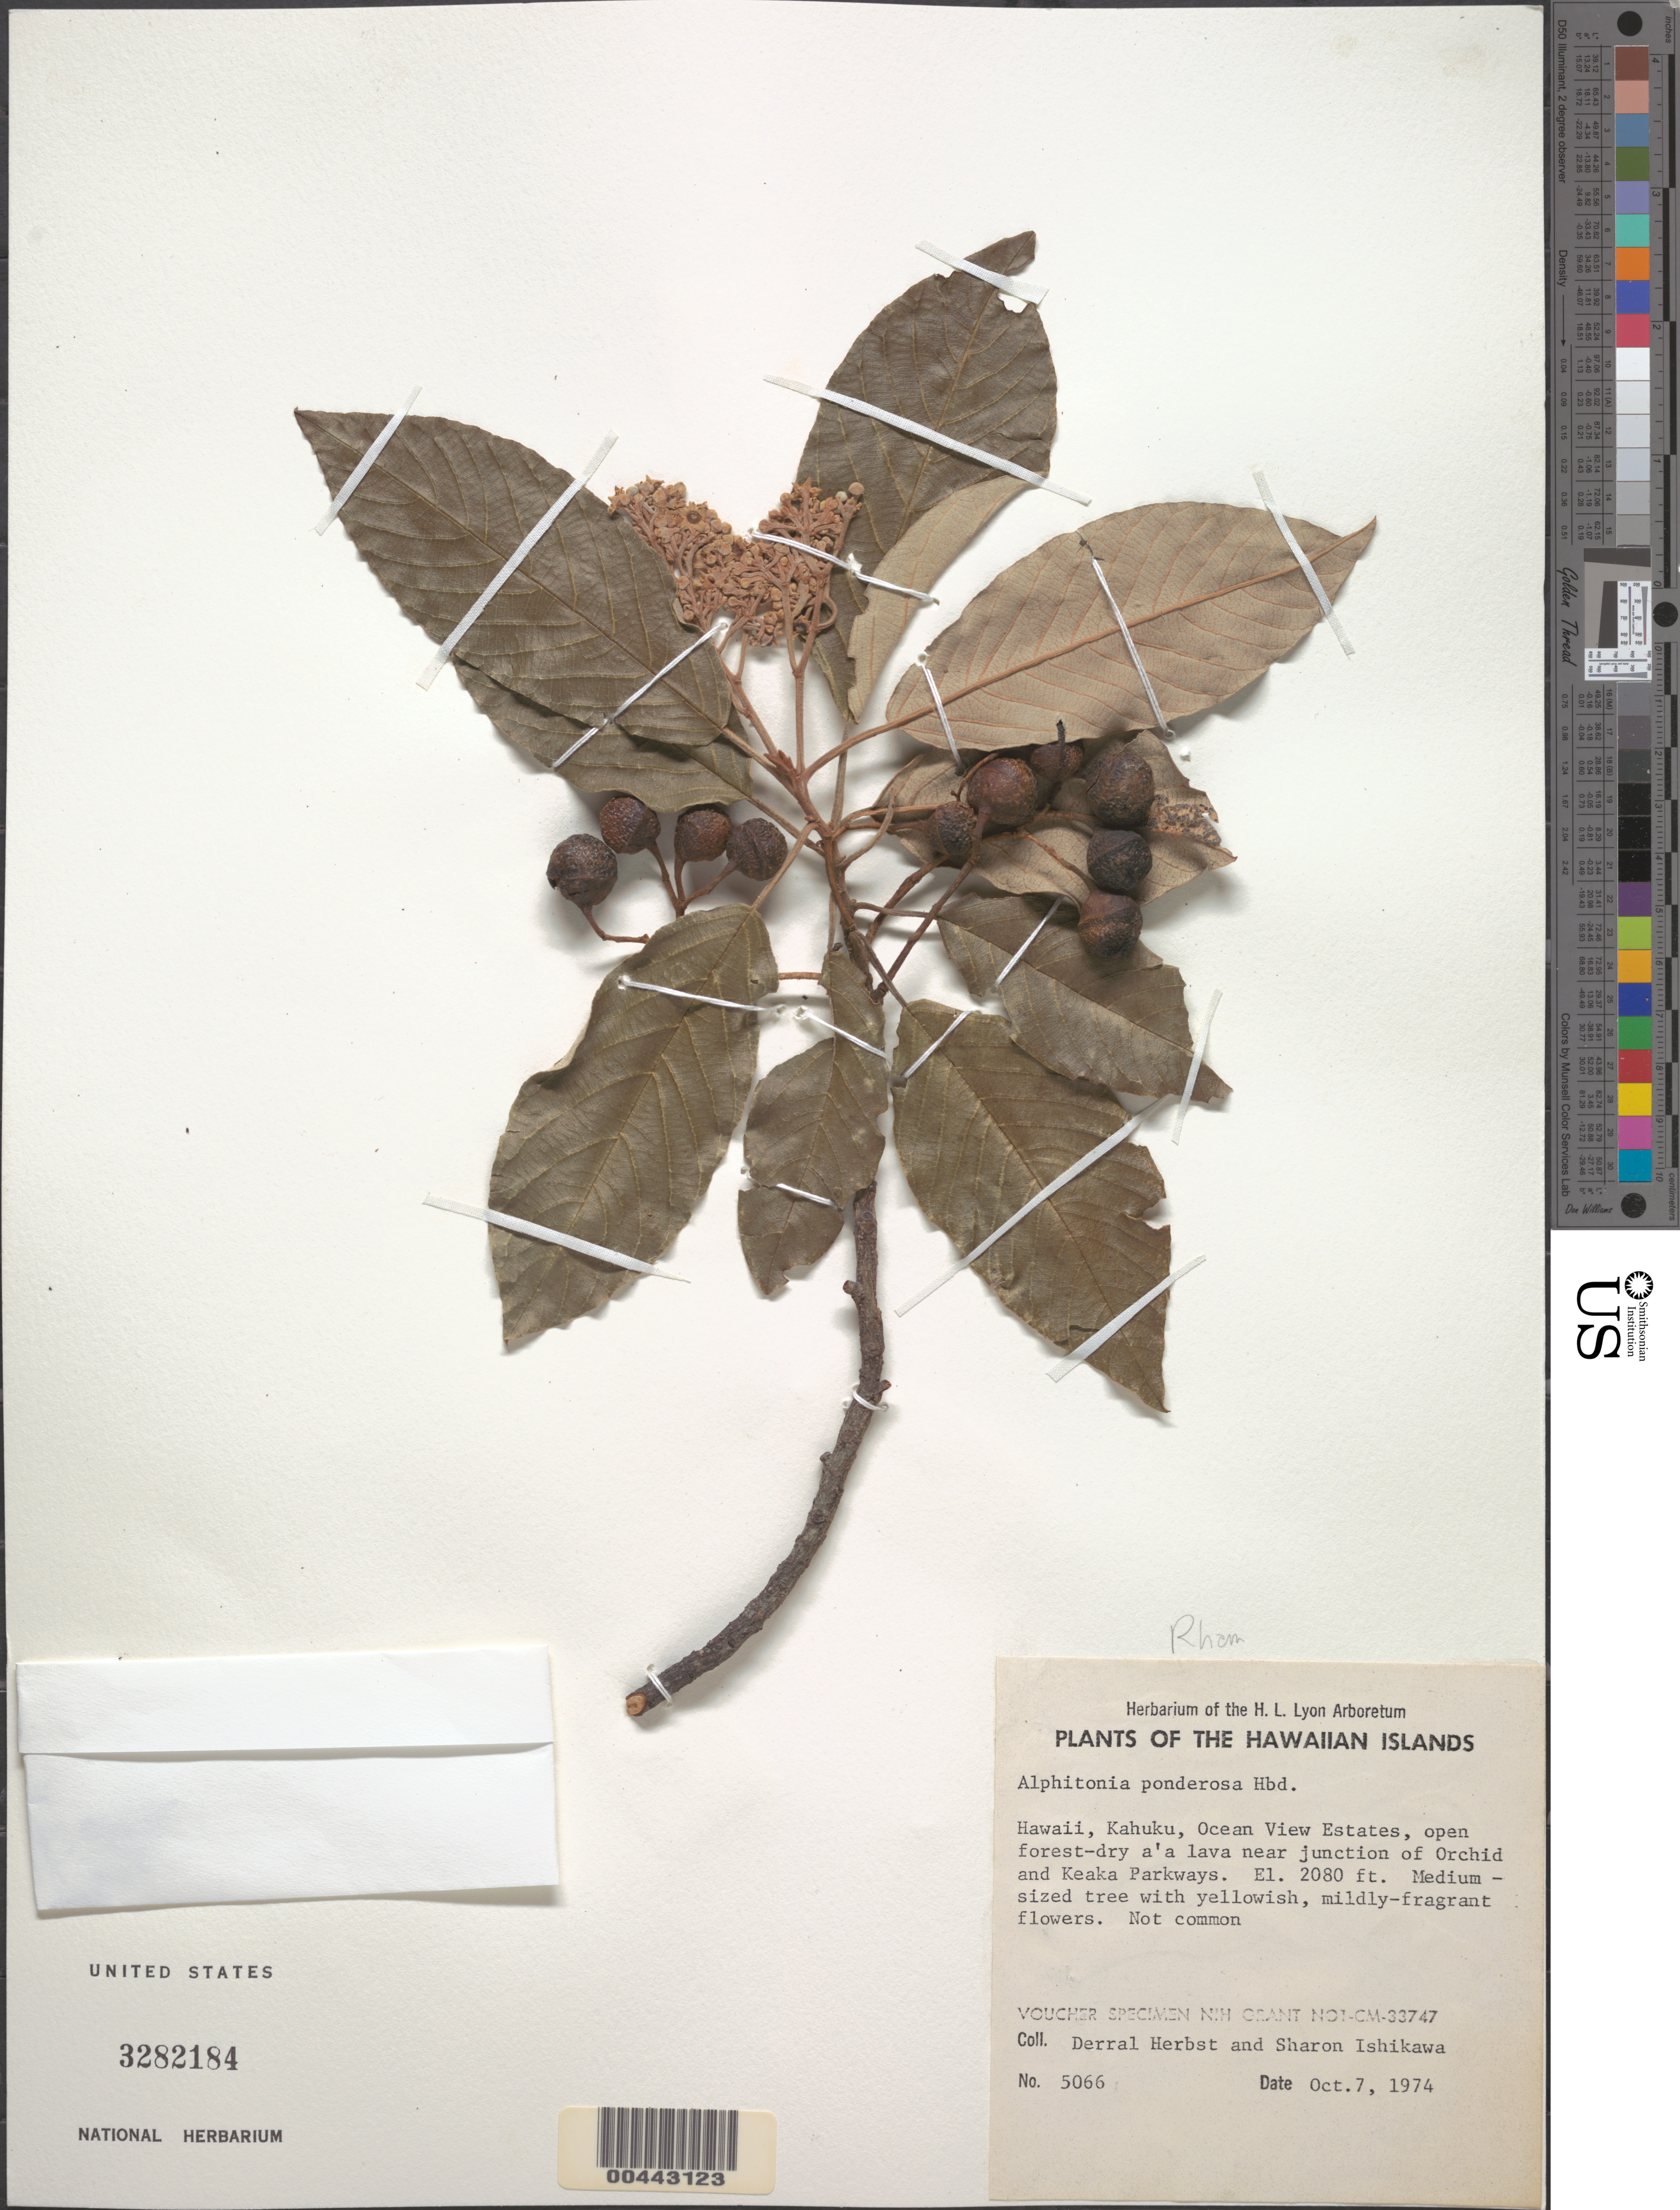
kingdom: Plantae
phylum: Tracheophyta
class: Magnoliopsida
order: Rosales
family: Rhamnaceae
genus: Alphitonia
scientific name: Alphitonia ponderosa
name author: Hillebr.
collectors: D. R. Herbst & S. Ishikawa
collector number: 5066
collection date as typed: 7 Oct 1974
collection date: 1974-10-07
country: United States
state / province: Hawaii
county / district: Hawaii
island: Hawaii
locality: Kahuku, Ocean View Estates, near junction of Orchid and Keaka Parkways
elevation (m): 634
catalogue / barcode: US 3282184